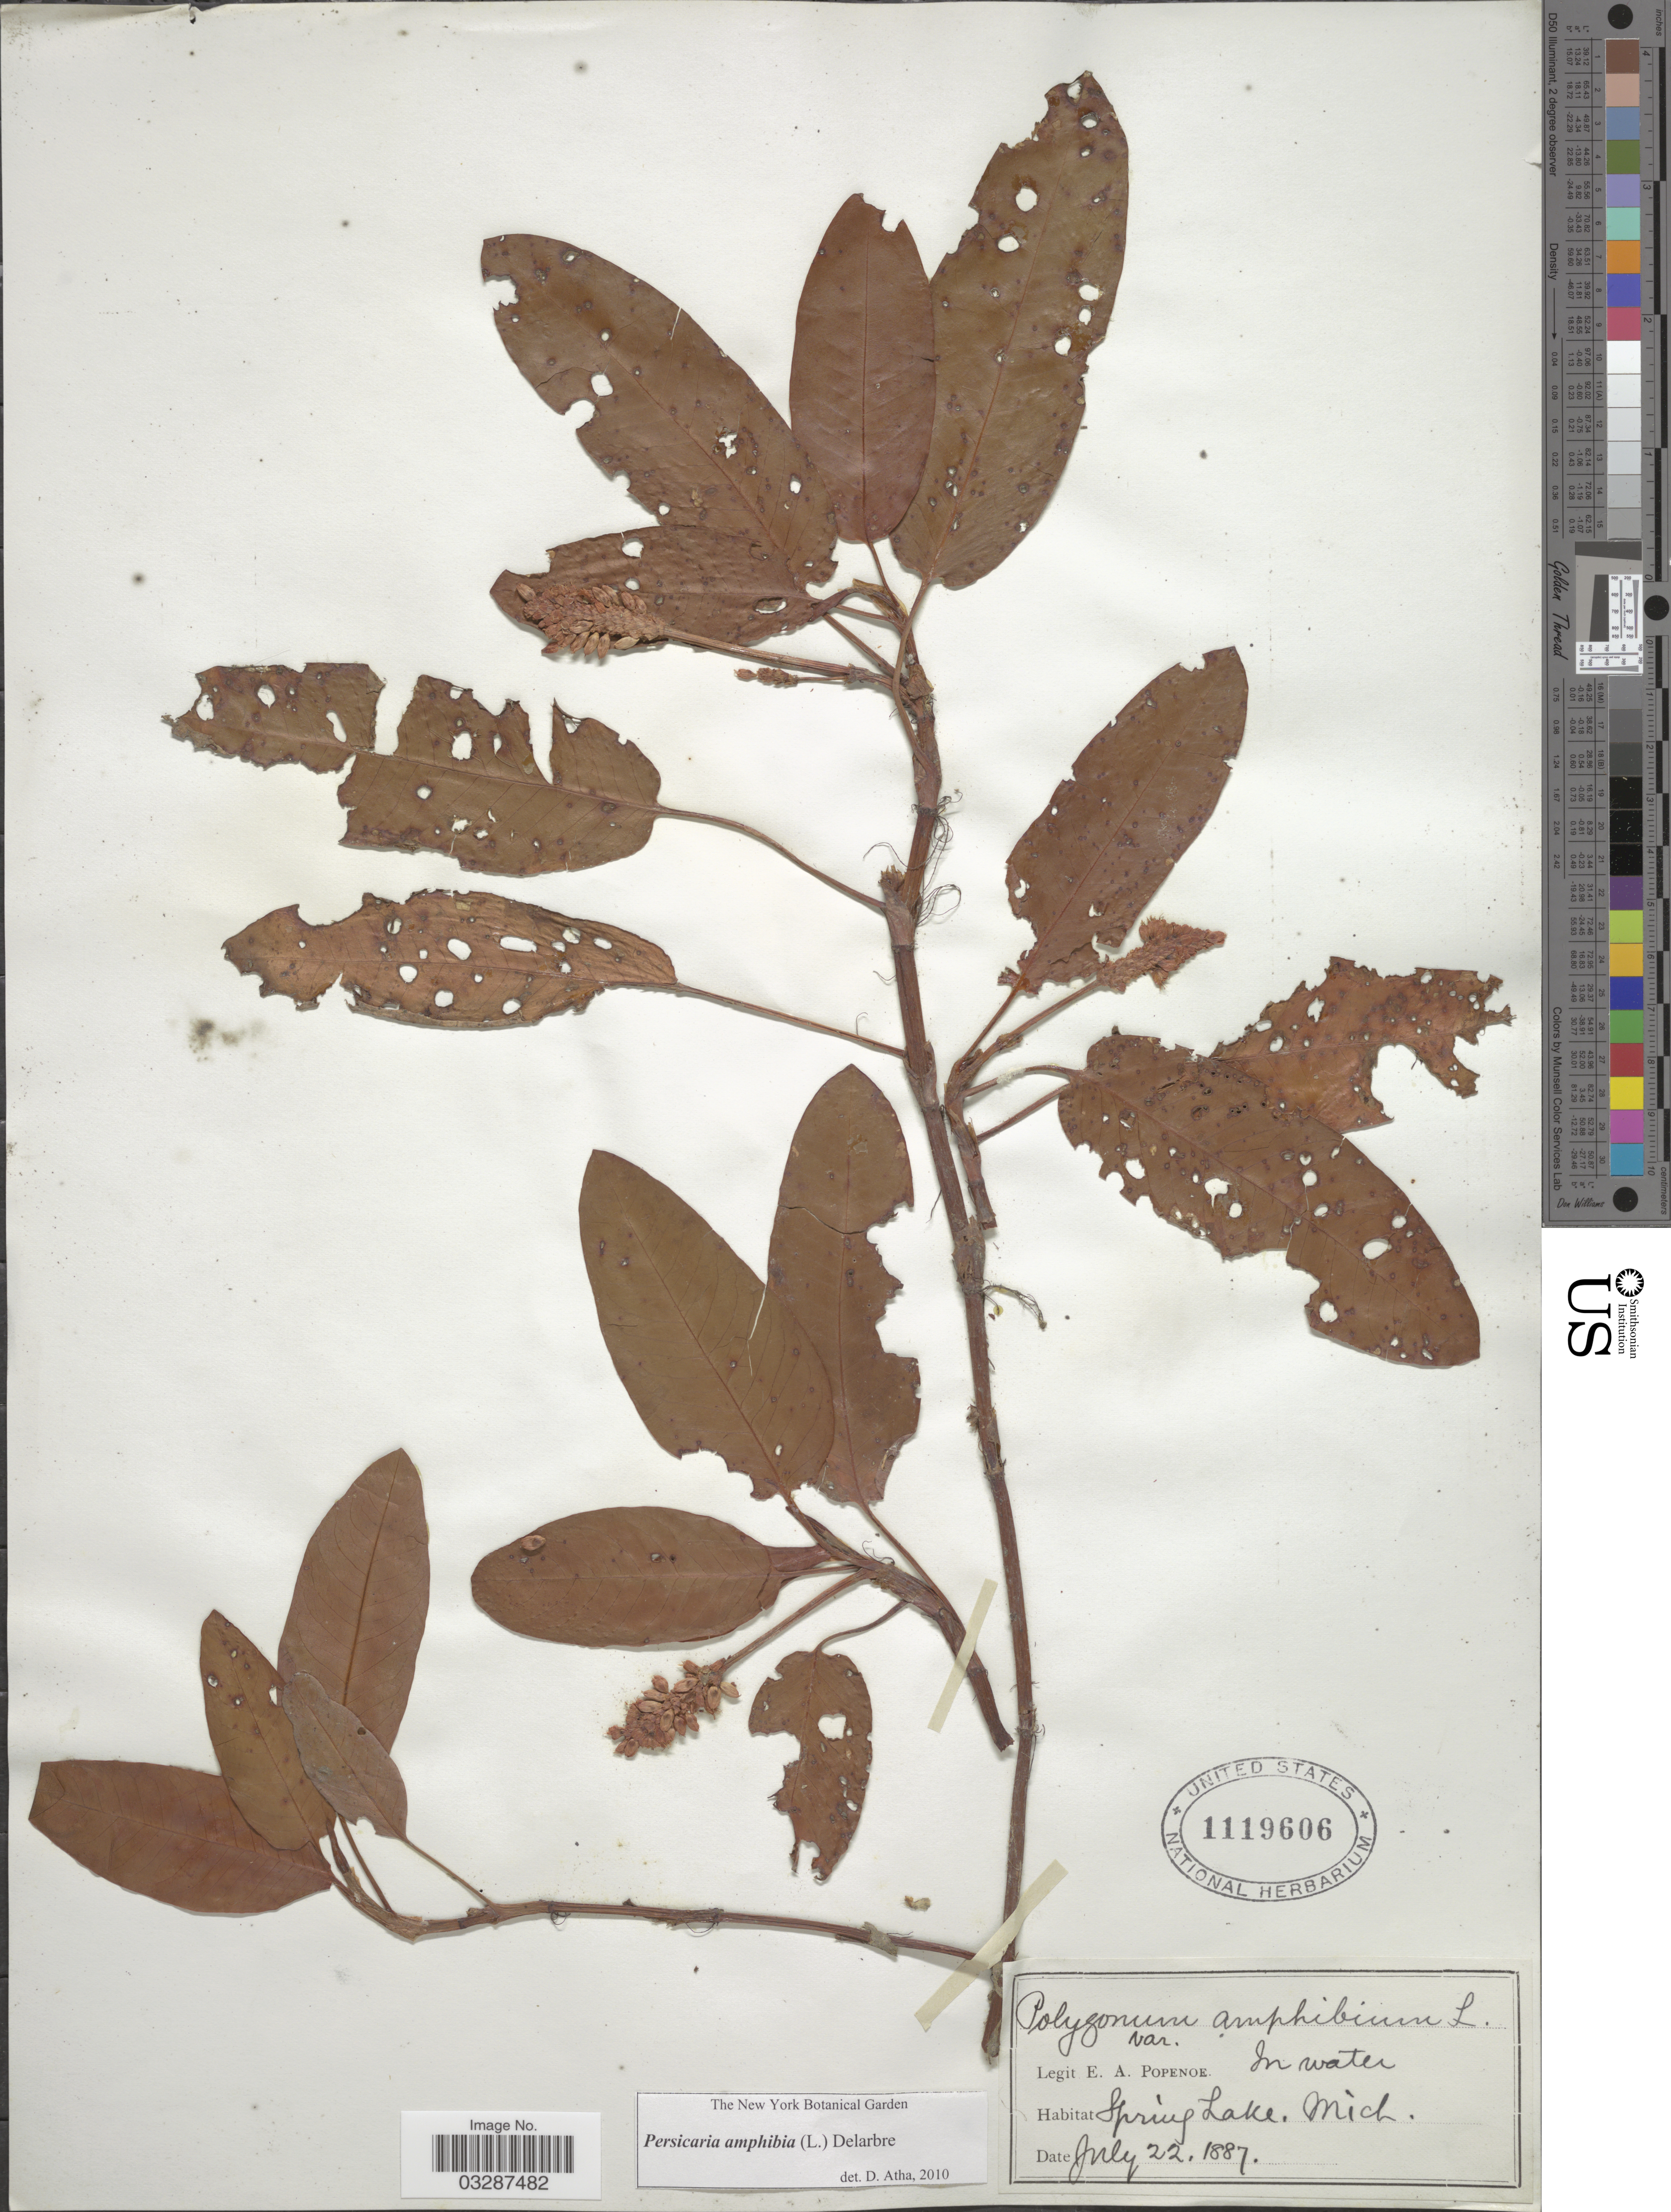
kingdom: Plantae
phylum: Tracheophyta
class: Magnoliopsida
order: Caryophyllales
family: Polygonaceae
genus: Persicaria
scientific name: Persicaria amphibia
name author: (L.) Delarbre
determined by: Atha, D. E.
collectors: E. A. Popenoe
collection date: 1887-07-22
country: United States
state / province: Michigan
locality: Spring Lake.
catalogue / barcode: US 1119606